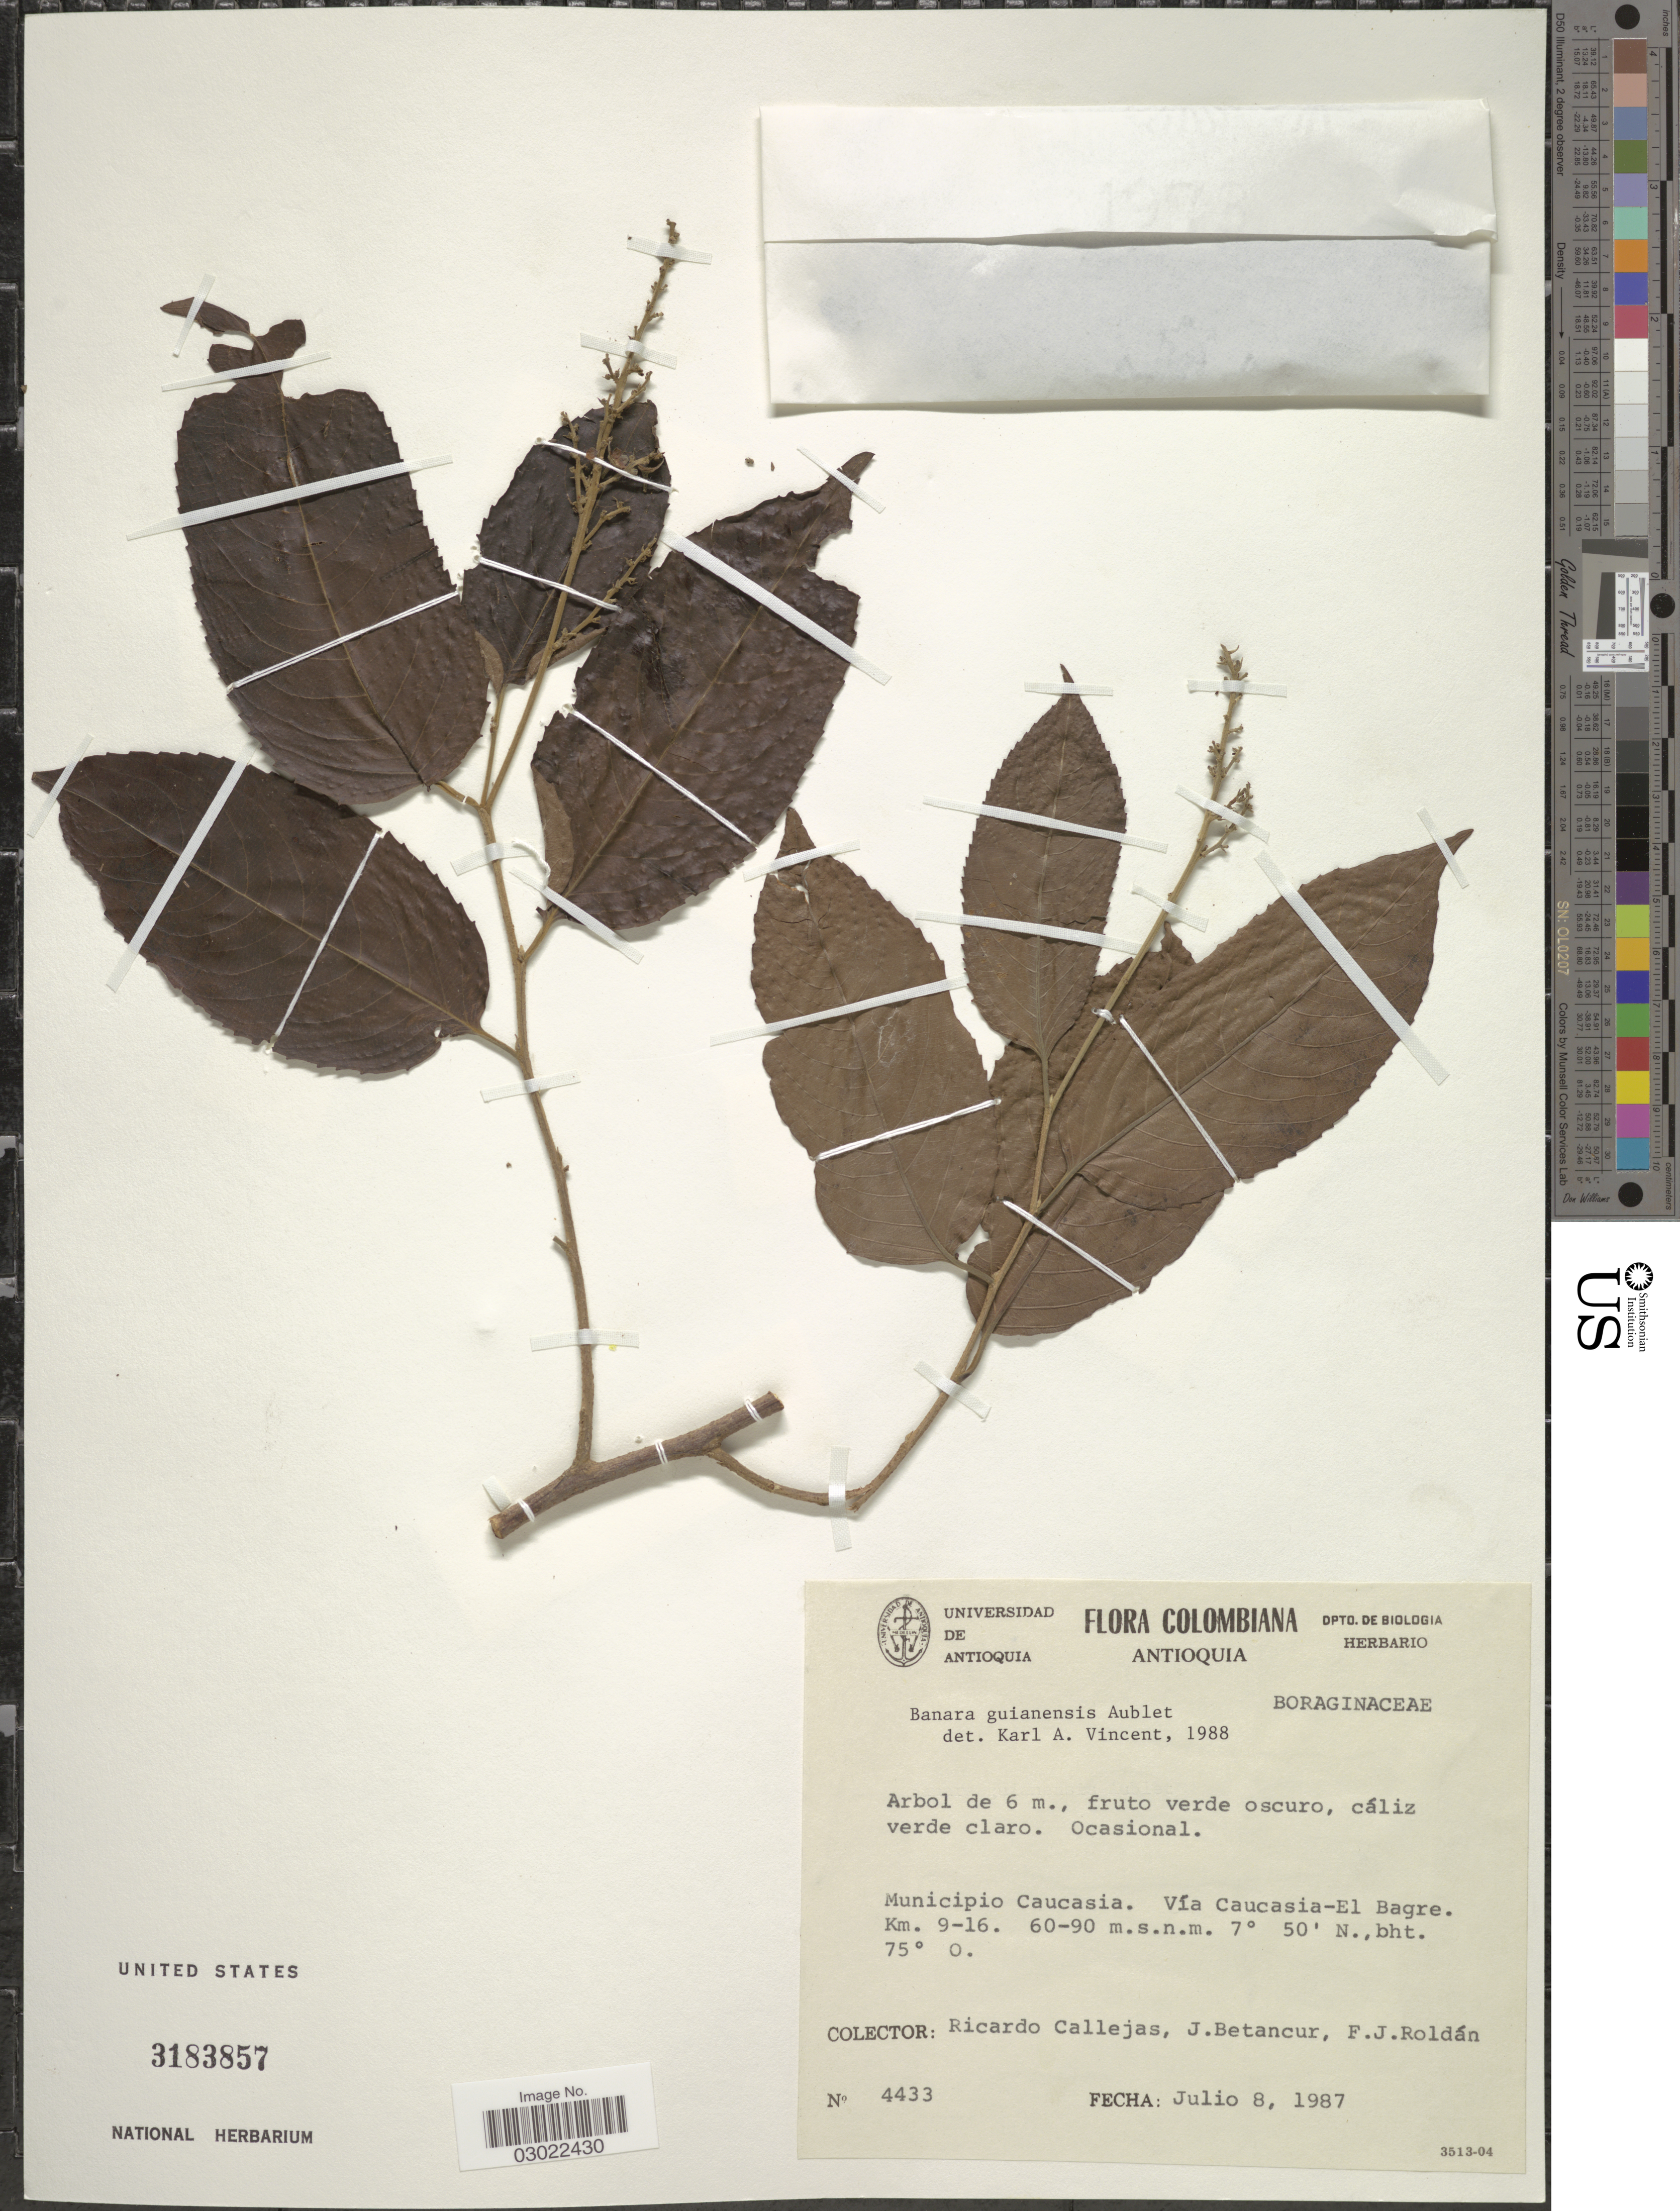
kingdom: Plantae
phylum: Tracheophyta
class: Magnoliopsida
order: Malpighiales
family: Salicaceae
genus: Banara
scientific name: Banara guianensis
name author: Aubl.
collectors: R. Callejas, J. Betancur & F. J. Roldán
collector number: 4433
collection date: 1987-07-08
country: Colombia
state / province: Antioquia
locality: Municipio Caucasia. Vía Caucasia-El Bagre. Km. 9-16.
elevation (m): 60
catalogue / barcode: US 3183857